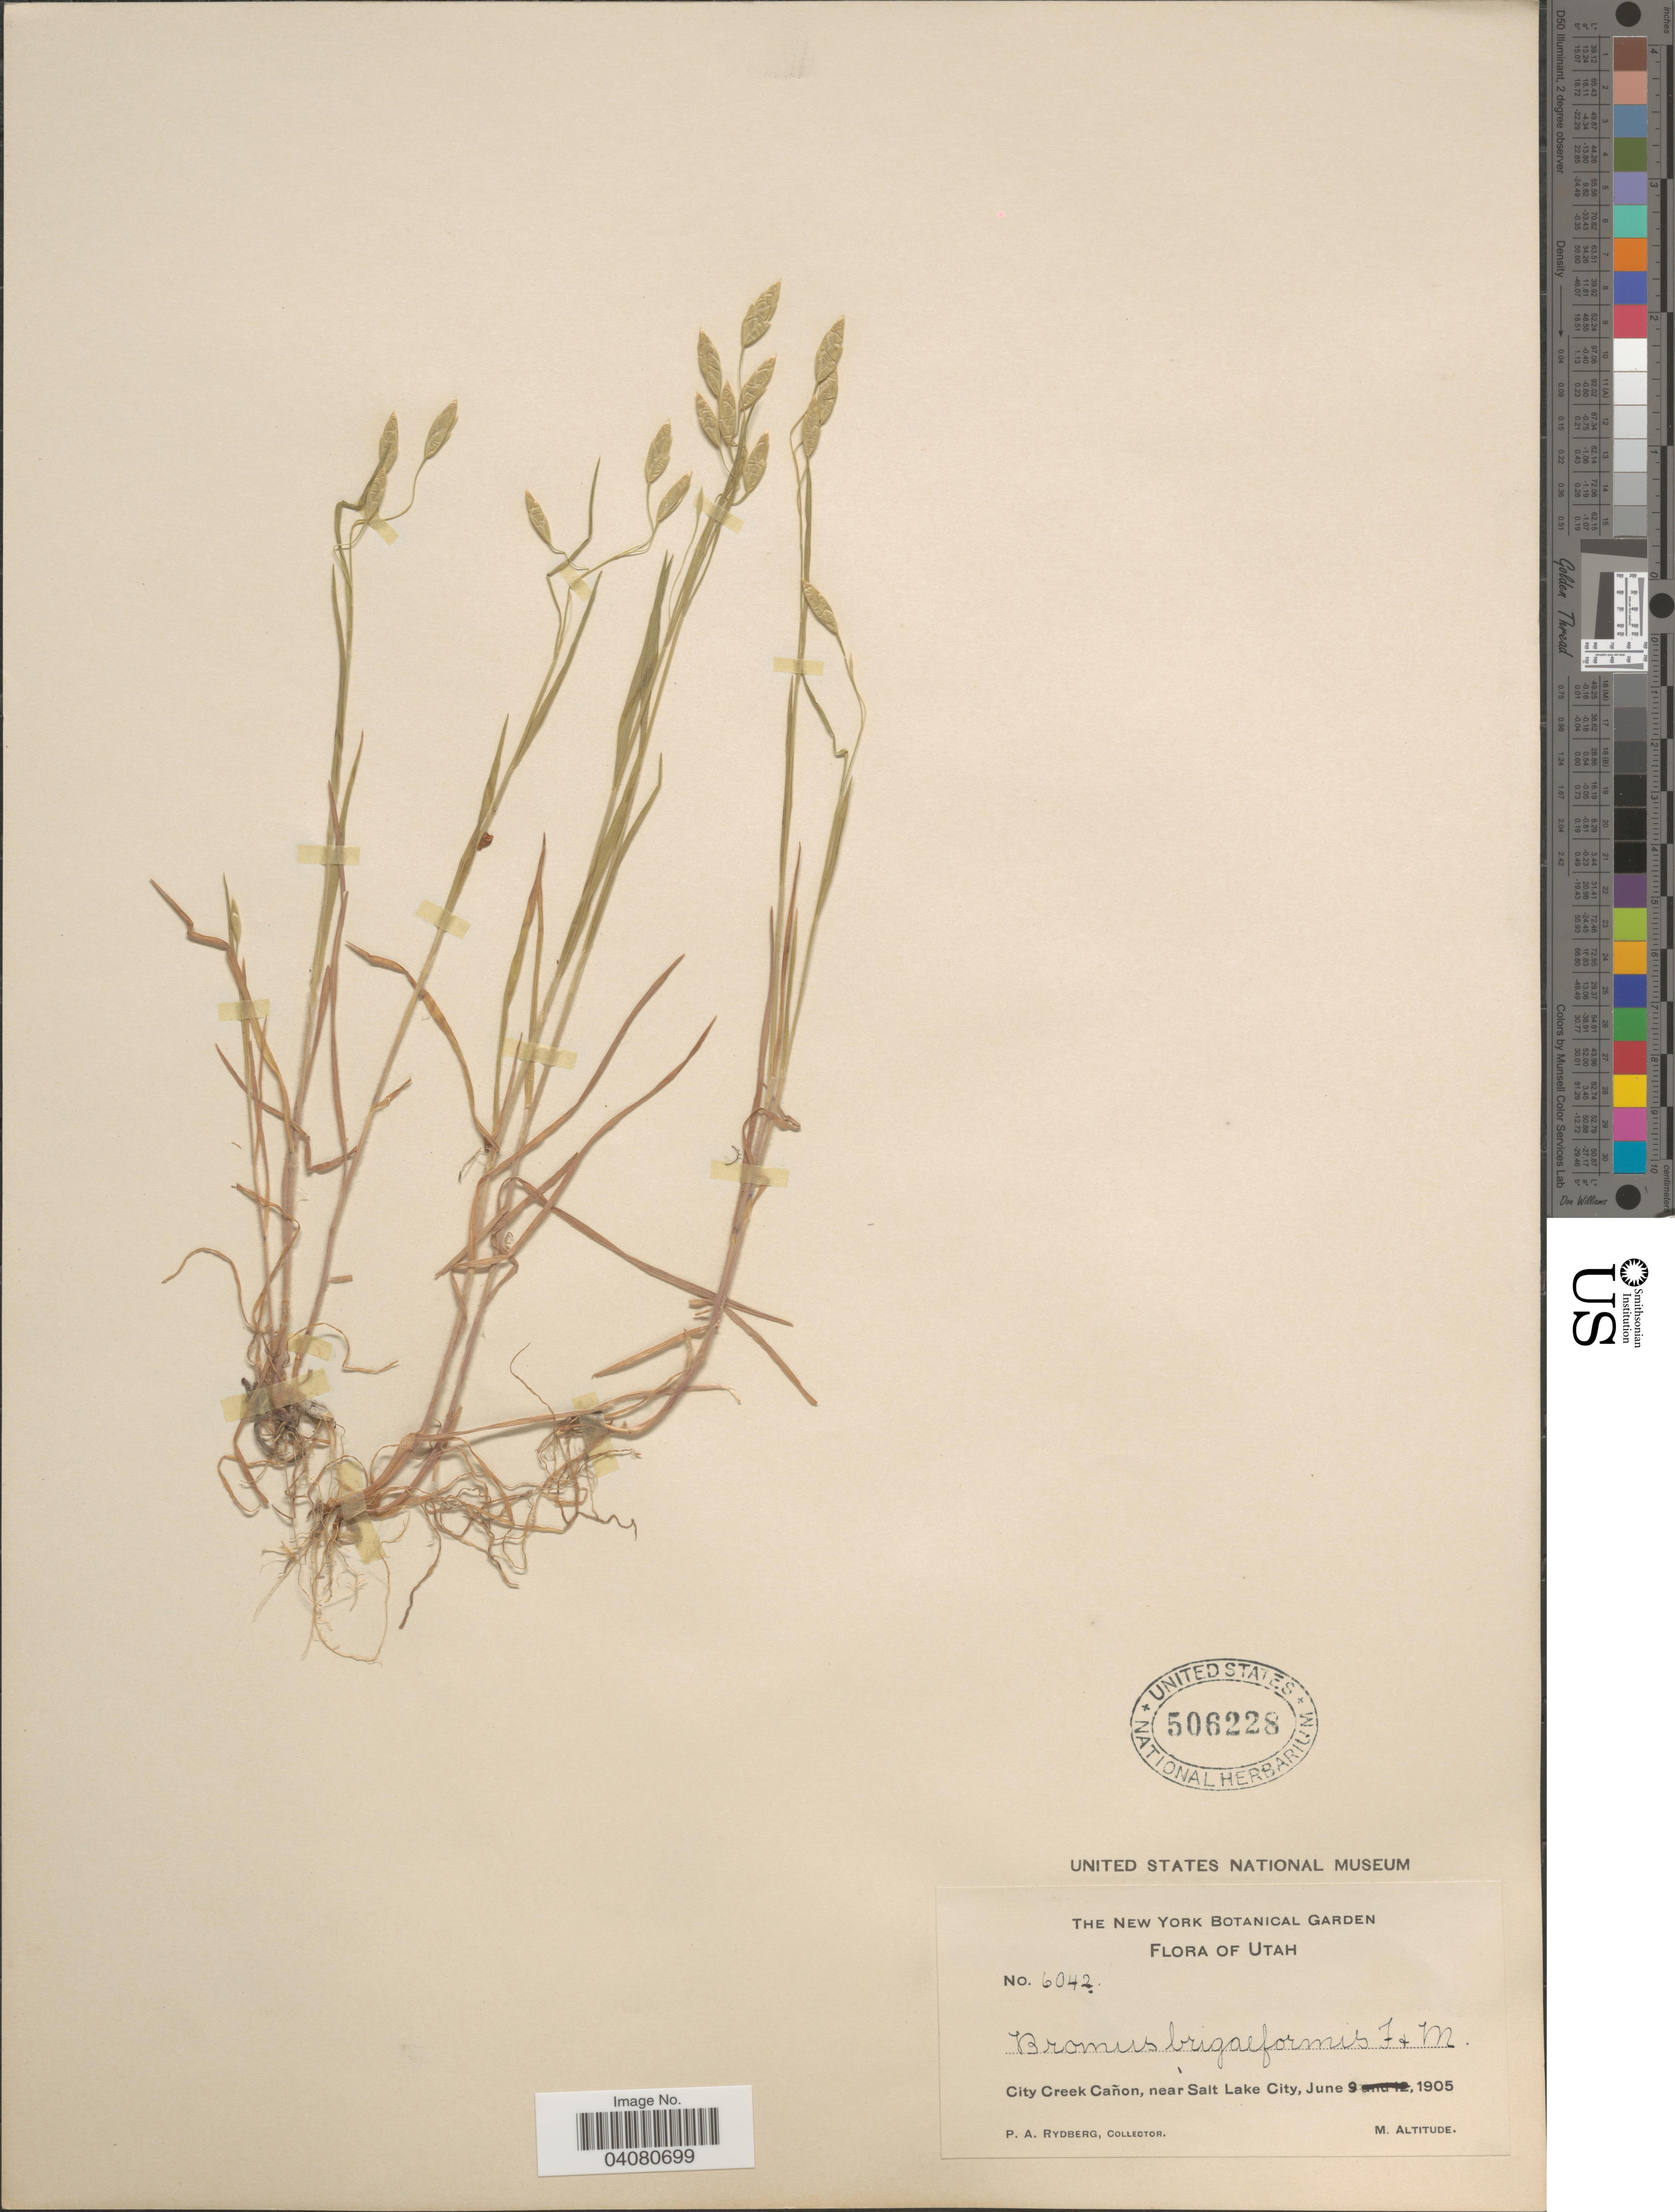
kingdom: Plantae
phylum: Tracheophyta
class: Liliopsida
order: Poales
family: Poaceae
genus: Bromus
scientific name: Bromus briziformis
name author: Fisch. & C.A. Mey.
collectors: P. A. Rydberg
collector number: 6042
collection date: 1905-06-09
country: United States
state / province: Utah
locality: City Creek Cañon, near Salt Lake City.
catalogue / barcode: US 506228